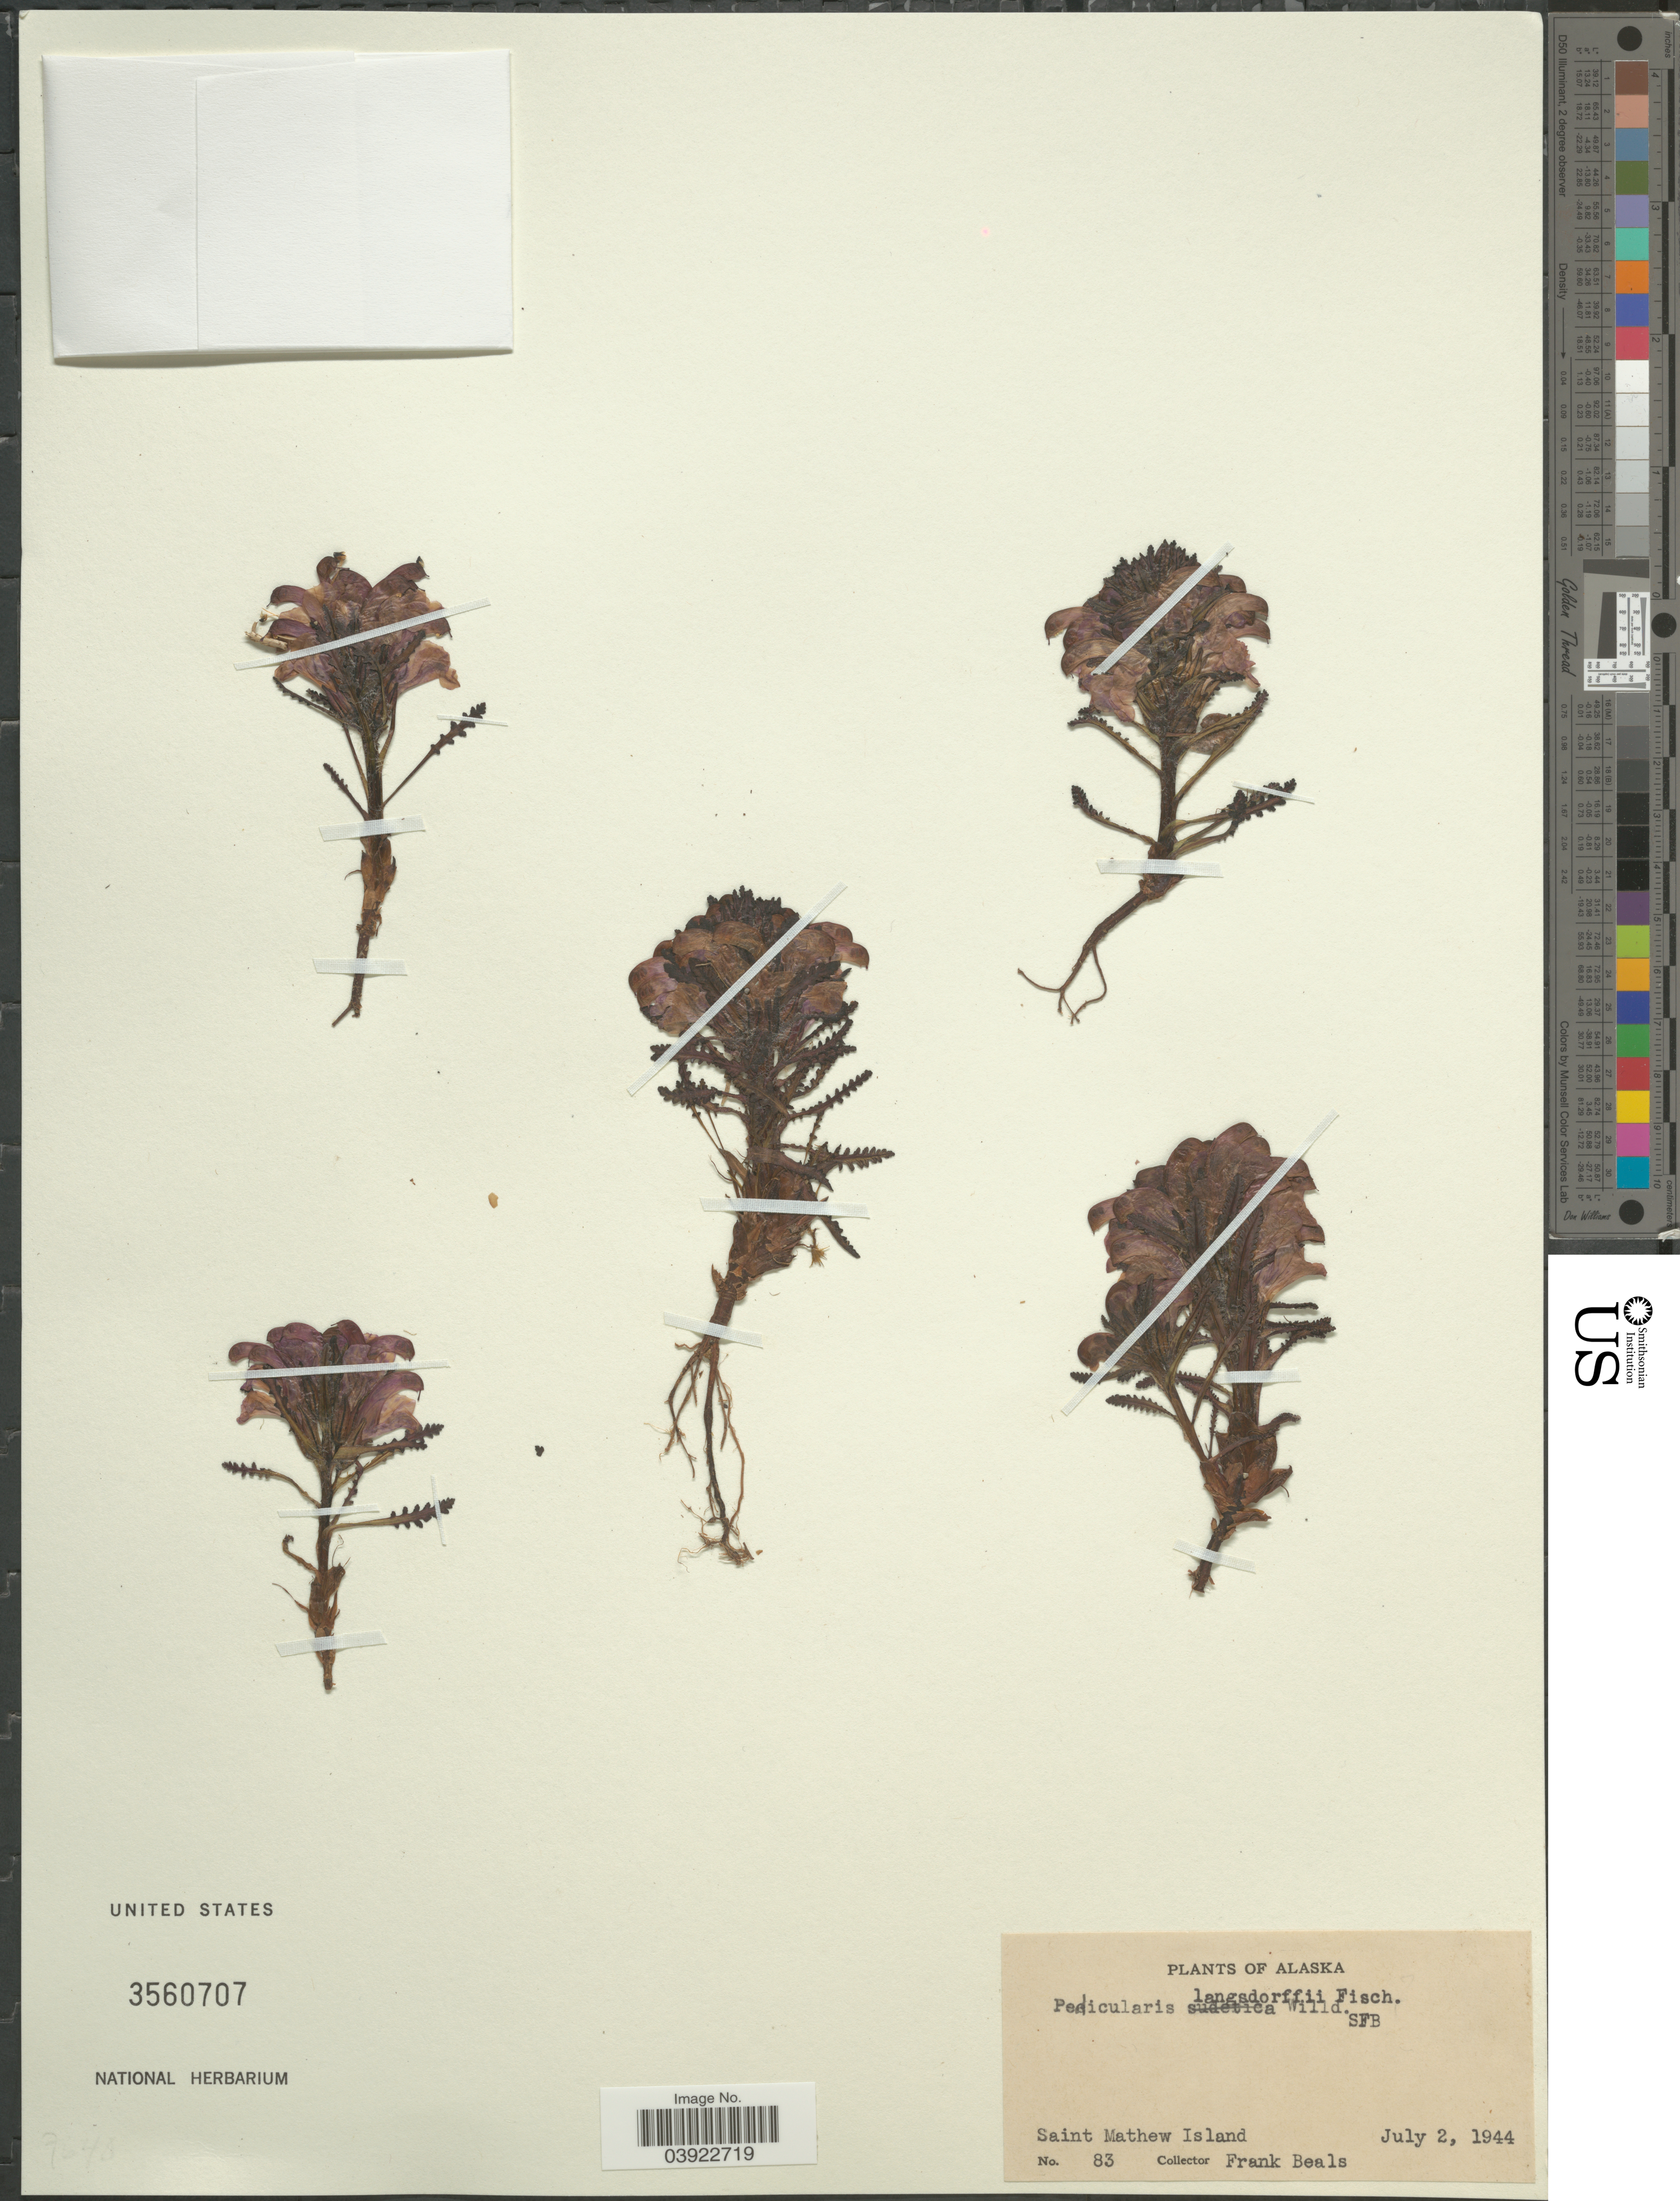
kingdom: Plantae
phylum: Tracheophyta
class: Magnoliopsida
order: Lamiales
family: Orobanchaceae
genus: Pedicularis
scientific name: Pedicularis langsdorffii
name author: Fisch. ex Steven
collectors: F. Beals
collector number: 83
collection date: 1944-07-02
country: United States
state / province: Alaska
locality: Saint Mathew Island.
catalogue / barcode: US 3560707